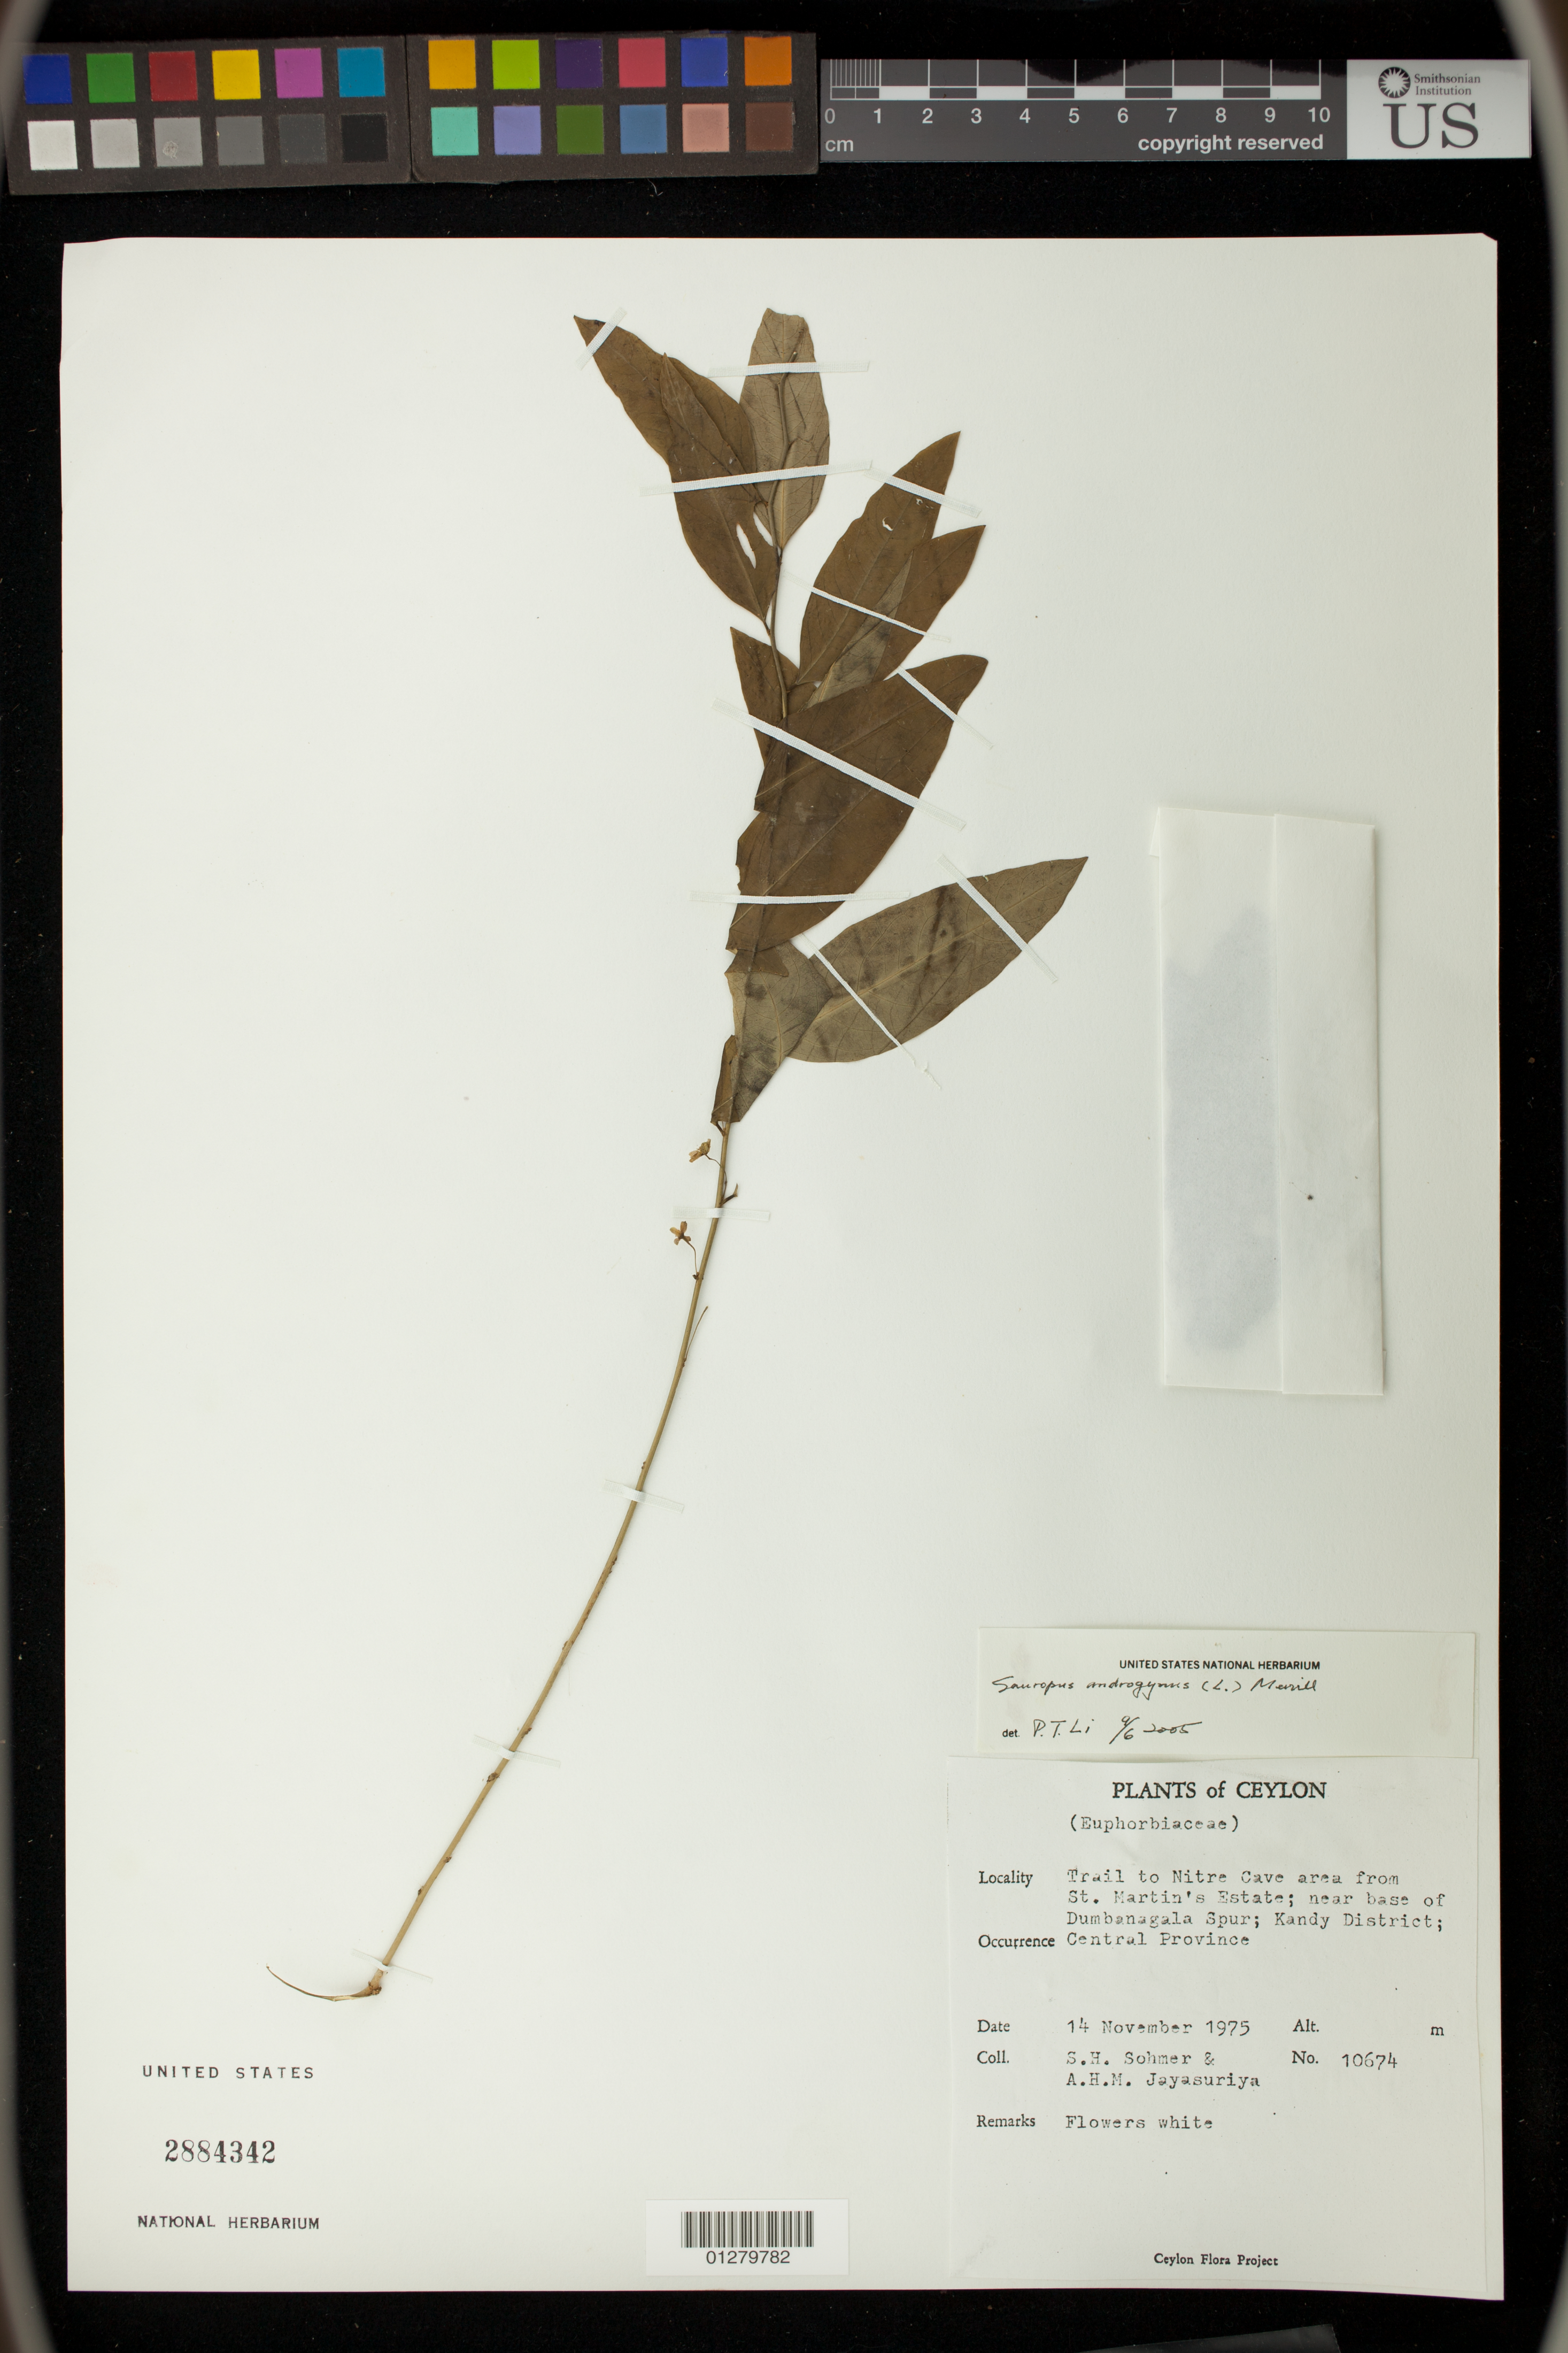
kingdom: Plantae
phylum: Tracheophyta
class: Magnoliopsida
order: Malpighiales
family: Phyllanthaceae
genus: Sauropus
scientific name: Sauropus androgynus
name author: (L.) Merr.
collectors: S. H. Sohmer & A. H. Jayasuriya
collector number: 10674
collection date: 1975-11-14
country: Sri Lanka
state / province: Central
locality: Trail to Nitre Cave area from St. Martin's Estate; near base of Dumbanagala Spur; Kandy District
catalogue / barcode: US 2884342